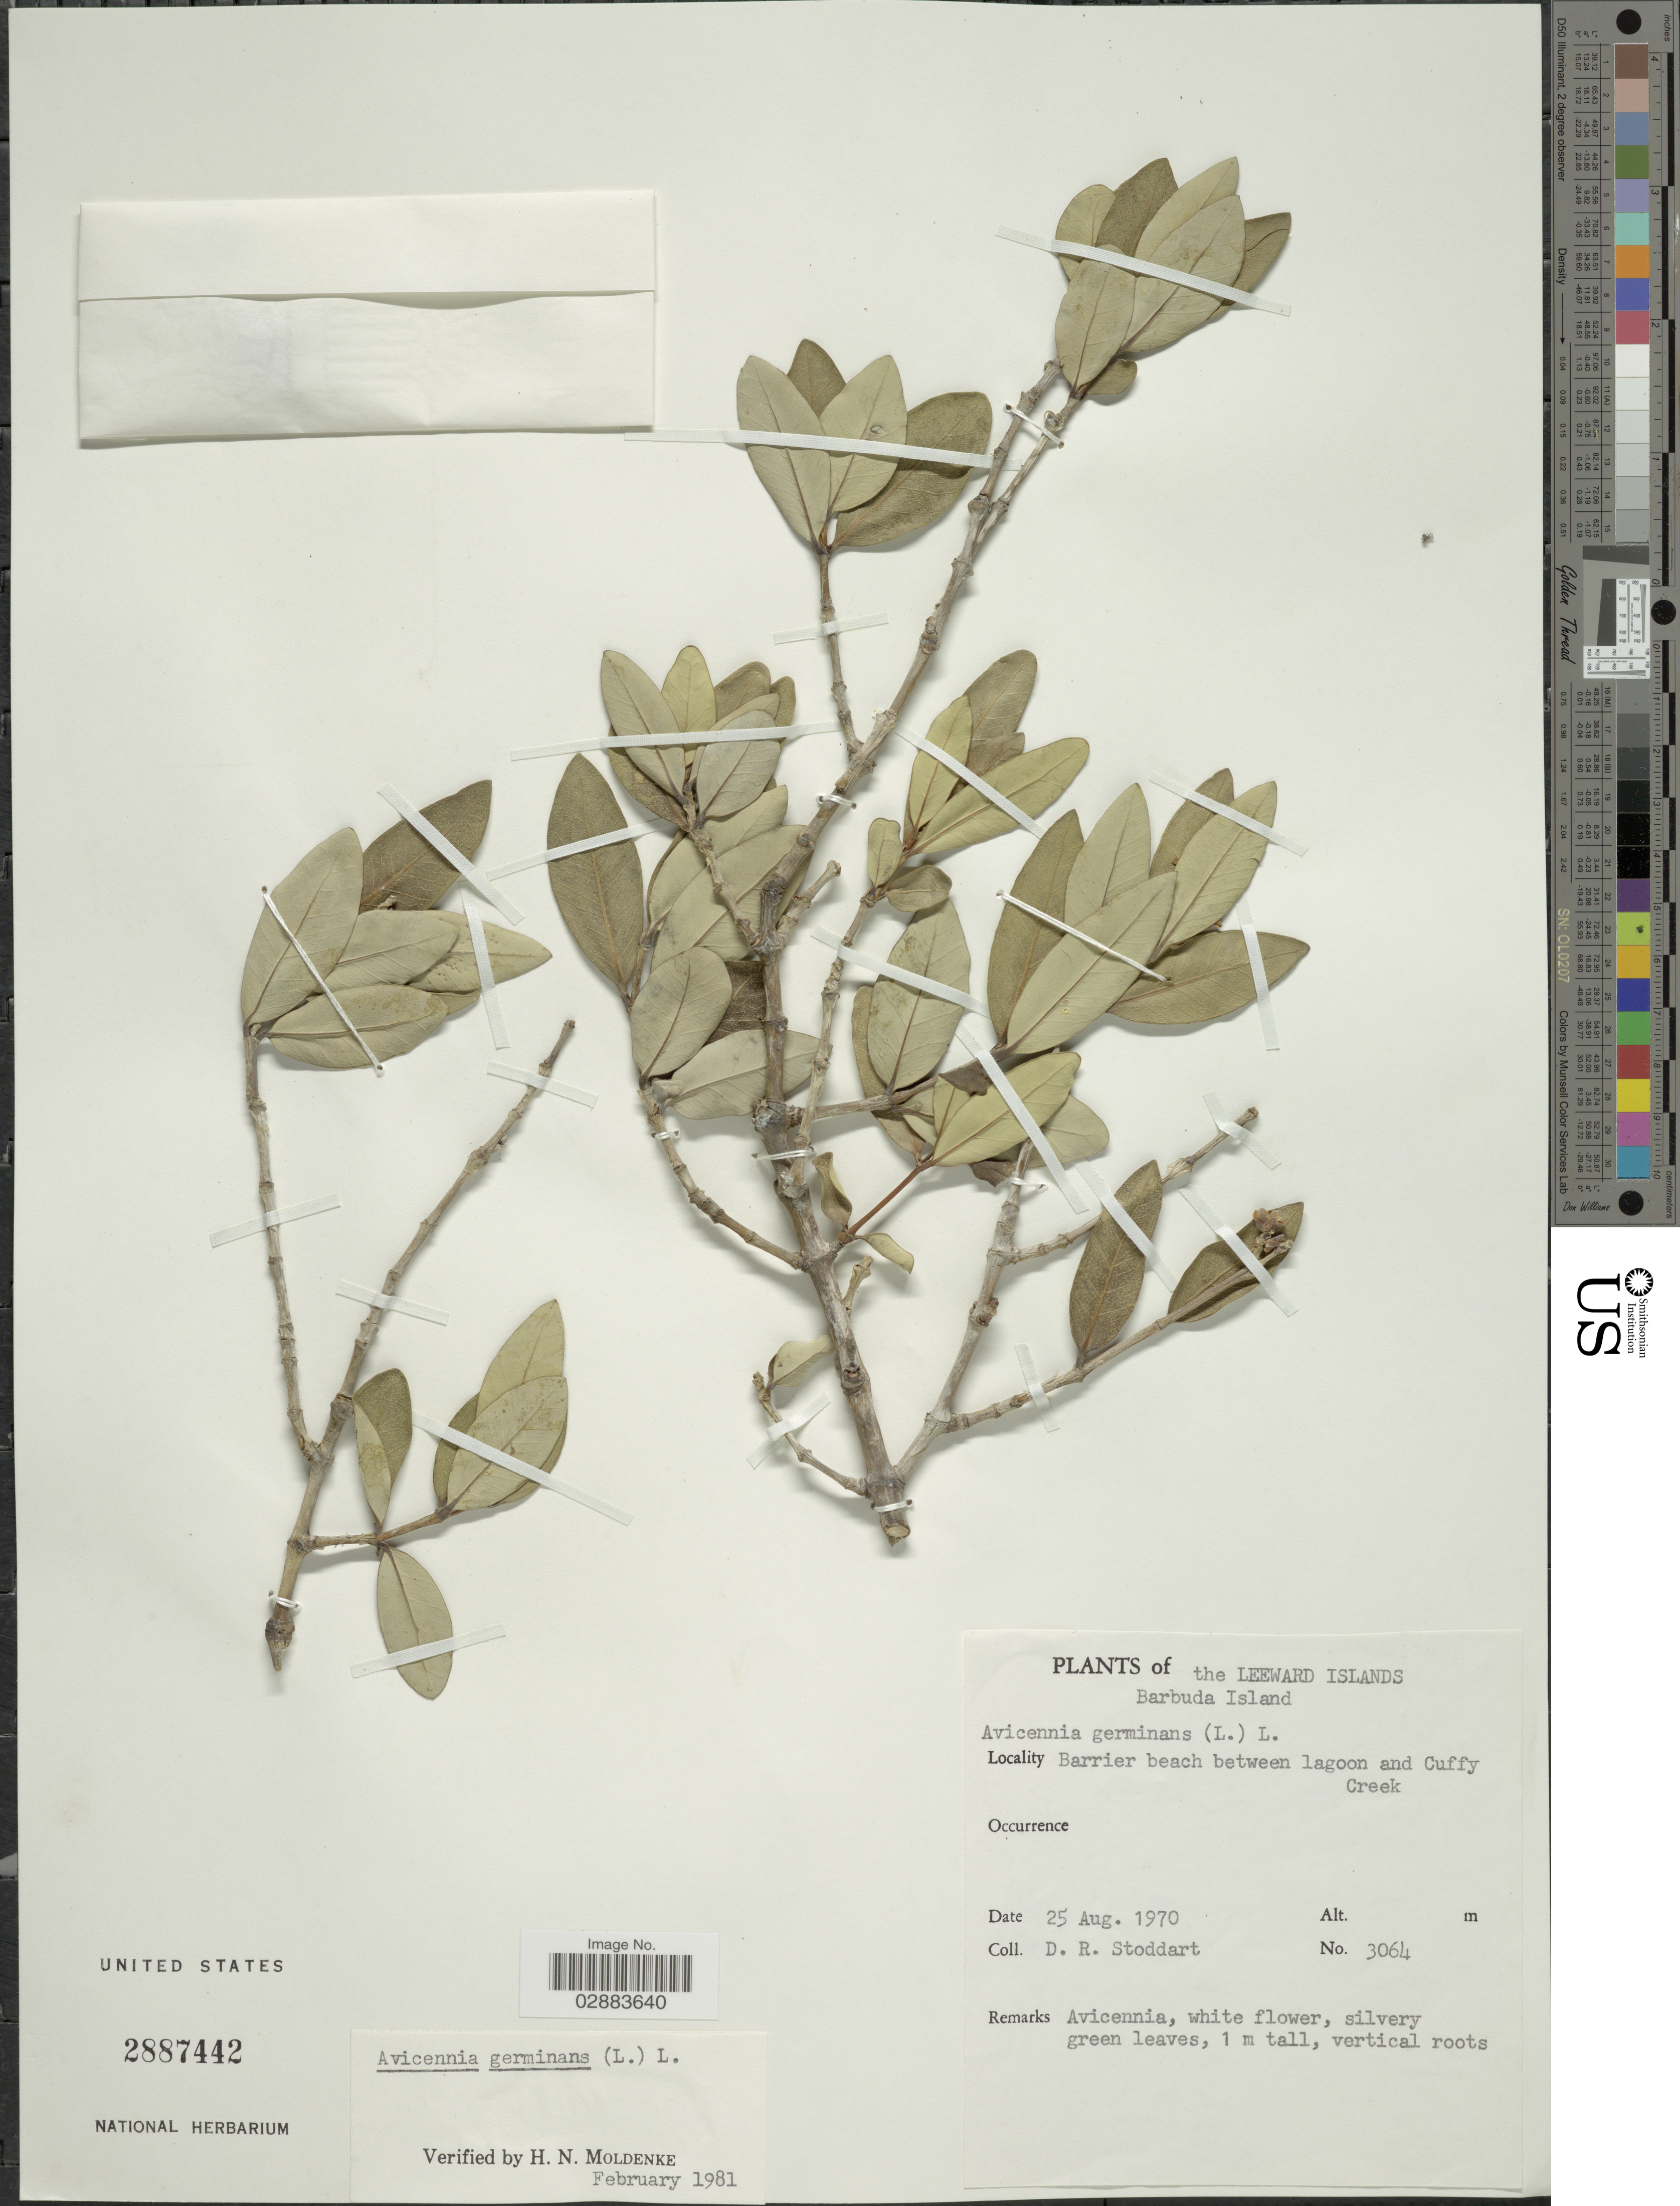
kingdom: Plantae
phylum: Tracheophyta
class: Magnoliopsida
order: Lamiales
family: Acanthaceae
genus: Avicennia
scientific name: Avicennia germinans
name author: (L.) L.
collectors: D. R. Stoddart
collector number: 3064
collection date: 1970-08-25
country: Antigua and Barbuda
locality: Leeward Islands. Barbuda Island. Barrier beach between lagoon and Cuffy Creek.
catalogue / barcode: US 2887442